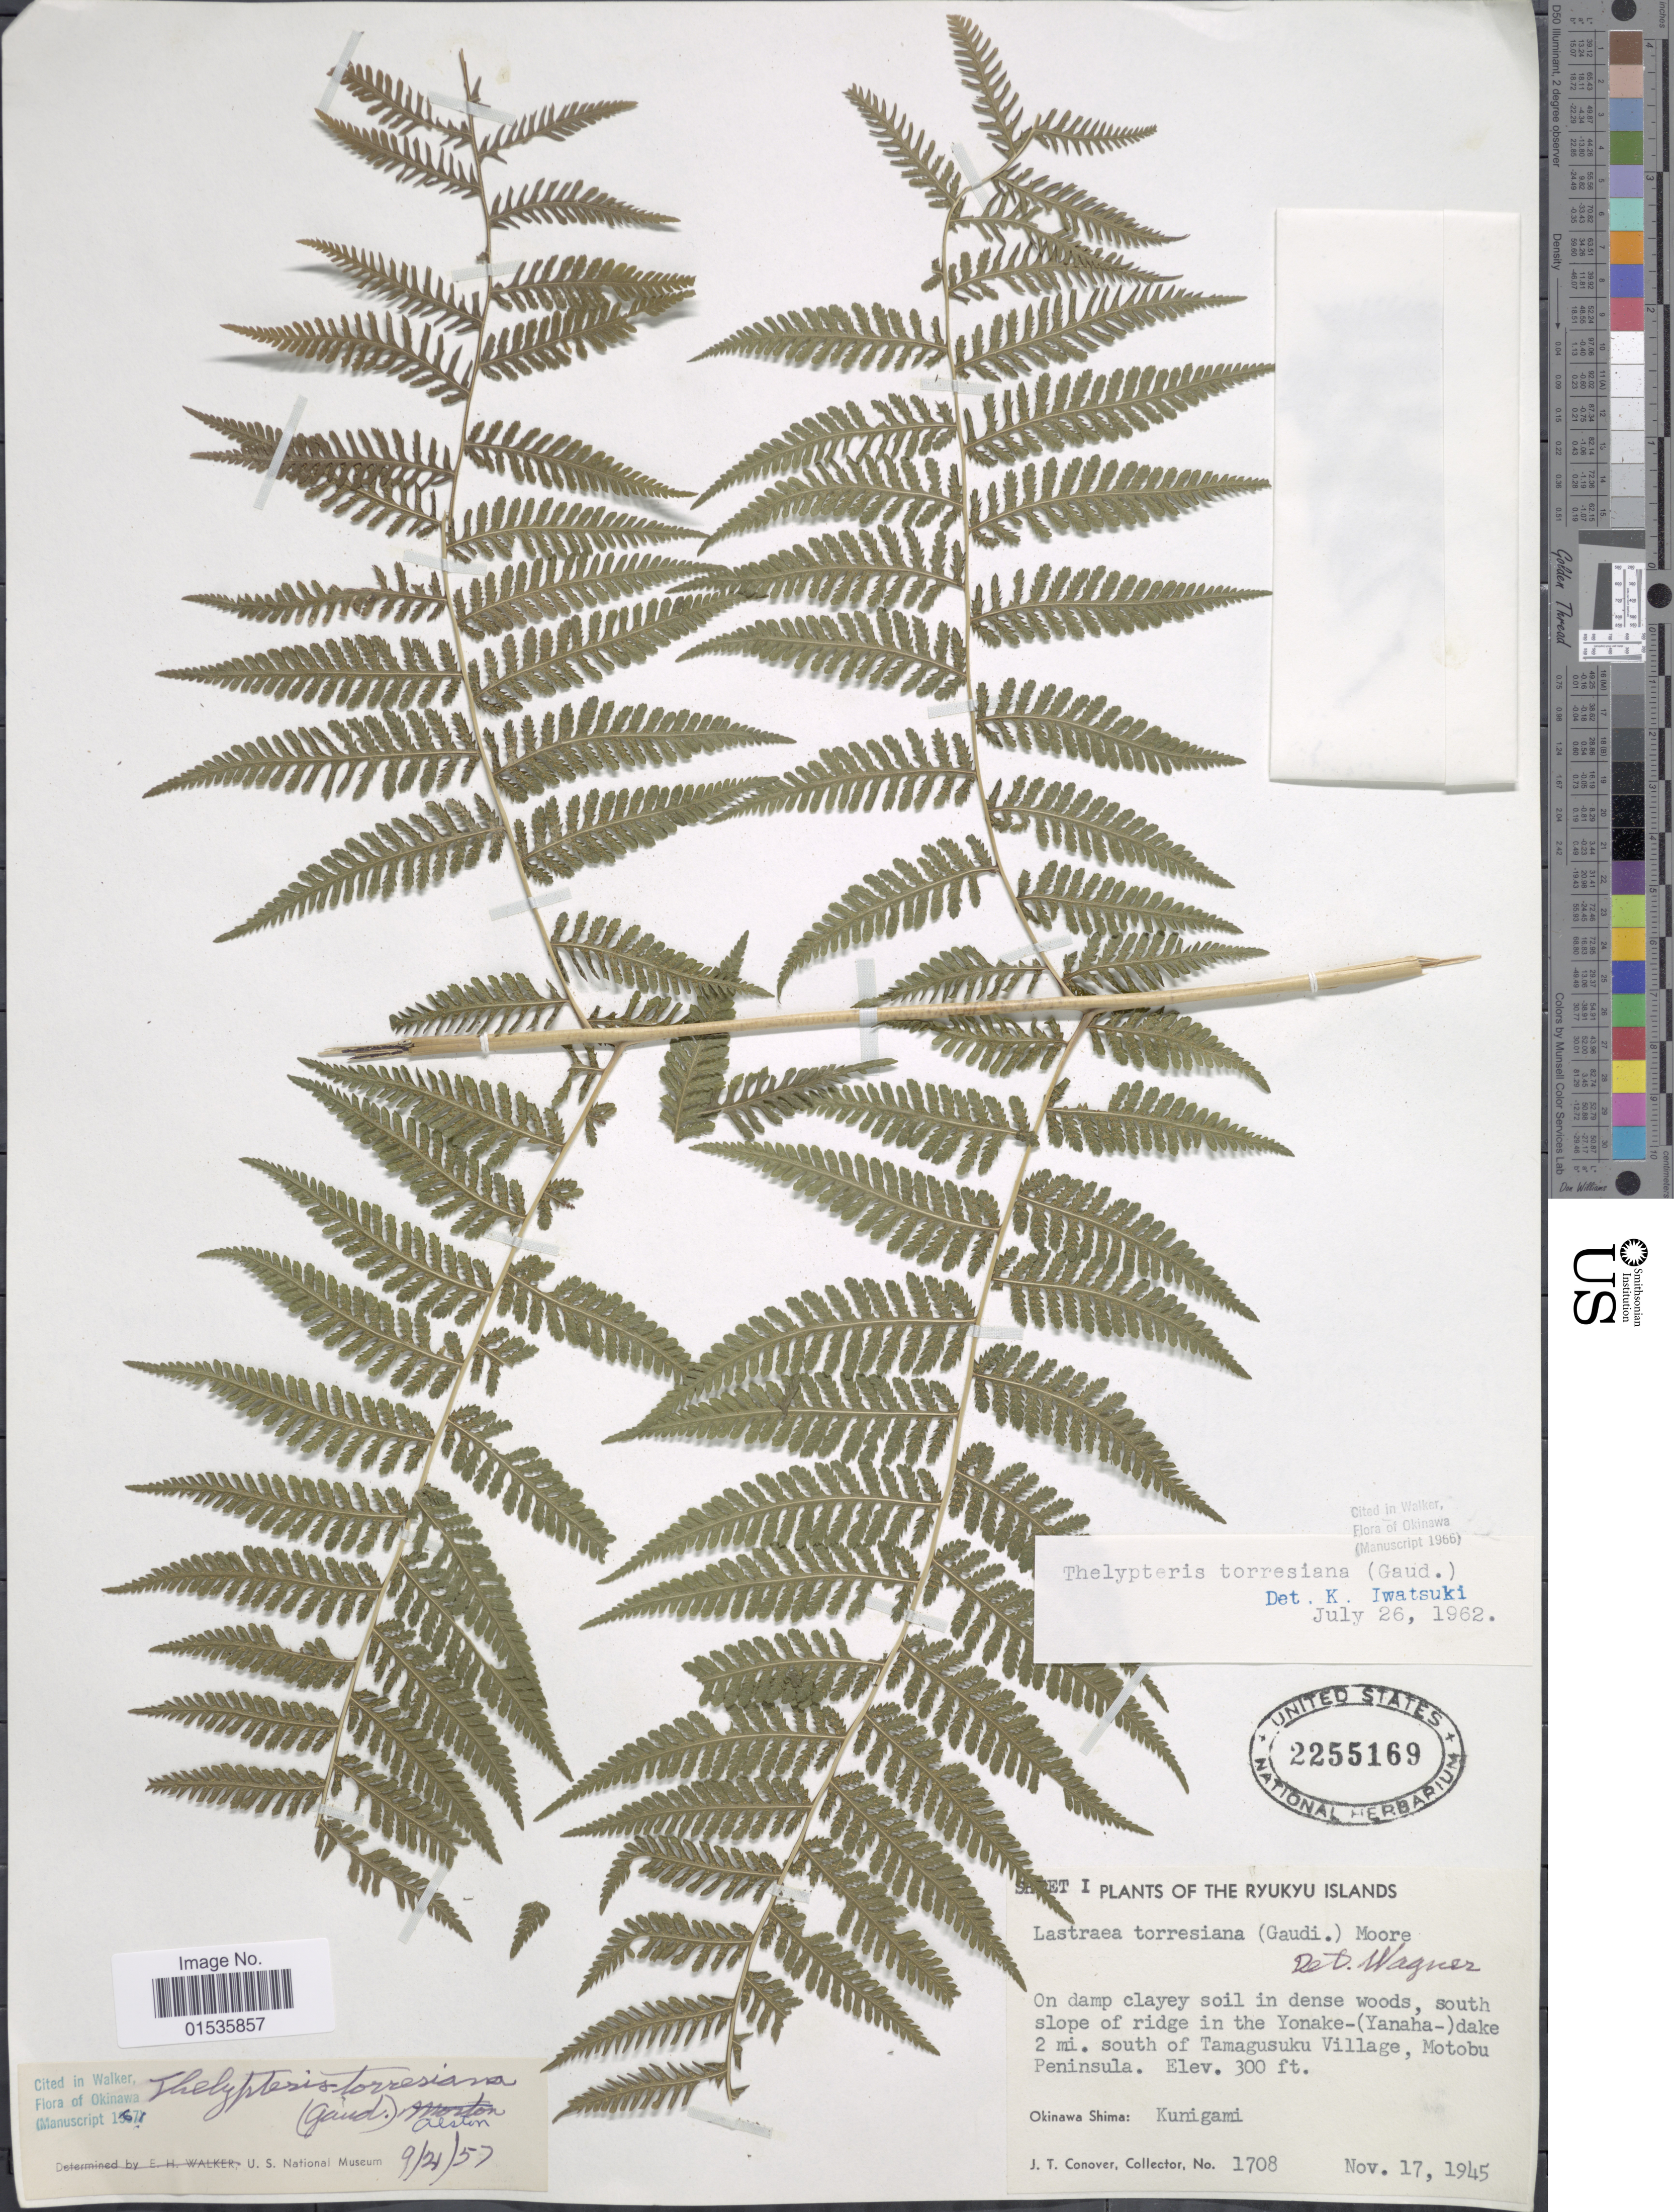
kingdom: Plantae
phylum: Tracheophyta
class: Polypodiopsida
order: Polypodiales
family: Thelypteridaceae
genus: Macrothelypteris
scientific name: Macrothelypteris torresiana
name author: (Gaudich.) Ching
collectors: J. T. Conover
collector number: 1708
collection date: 1945-11-17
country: Japan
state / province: Okinawa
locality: Ryukyu Islands. south slope of ridge in the Yonake-(Yanaha) dake 2 mi. south of Tamagusuku Village, Motobu Peninsula.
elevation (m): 91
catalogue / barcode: US 2255169